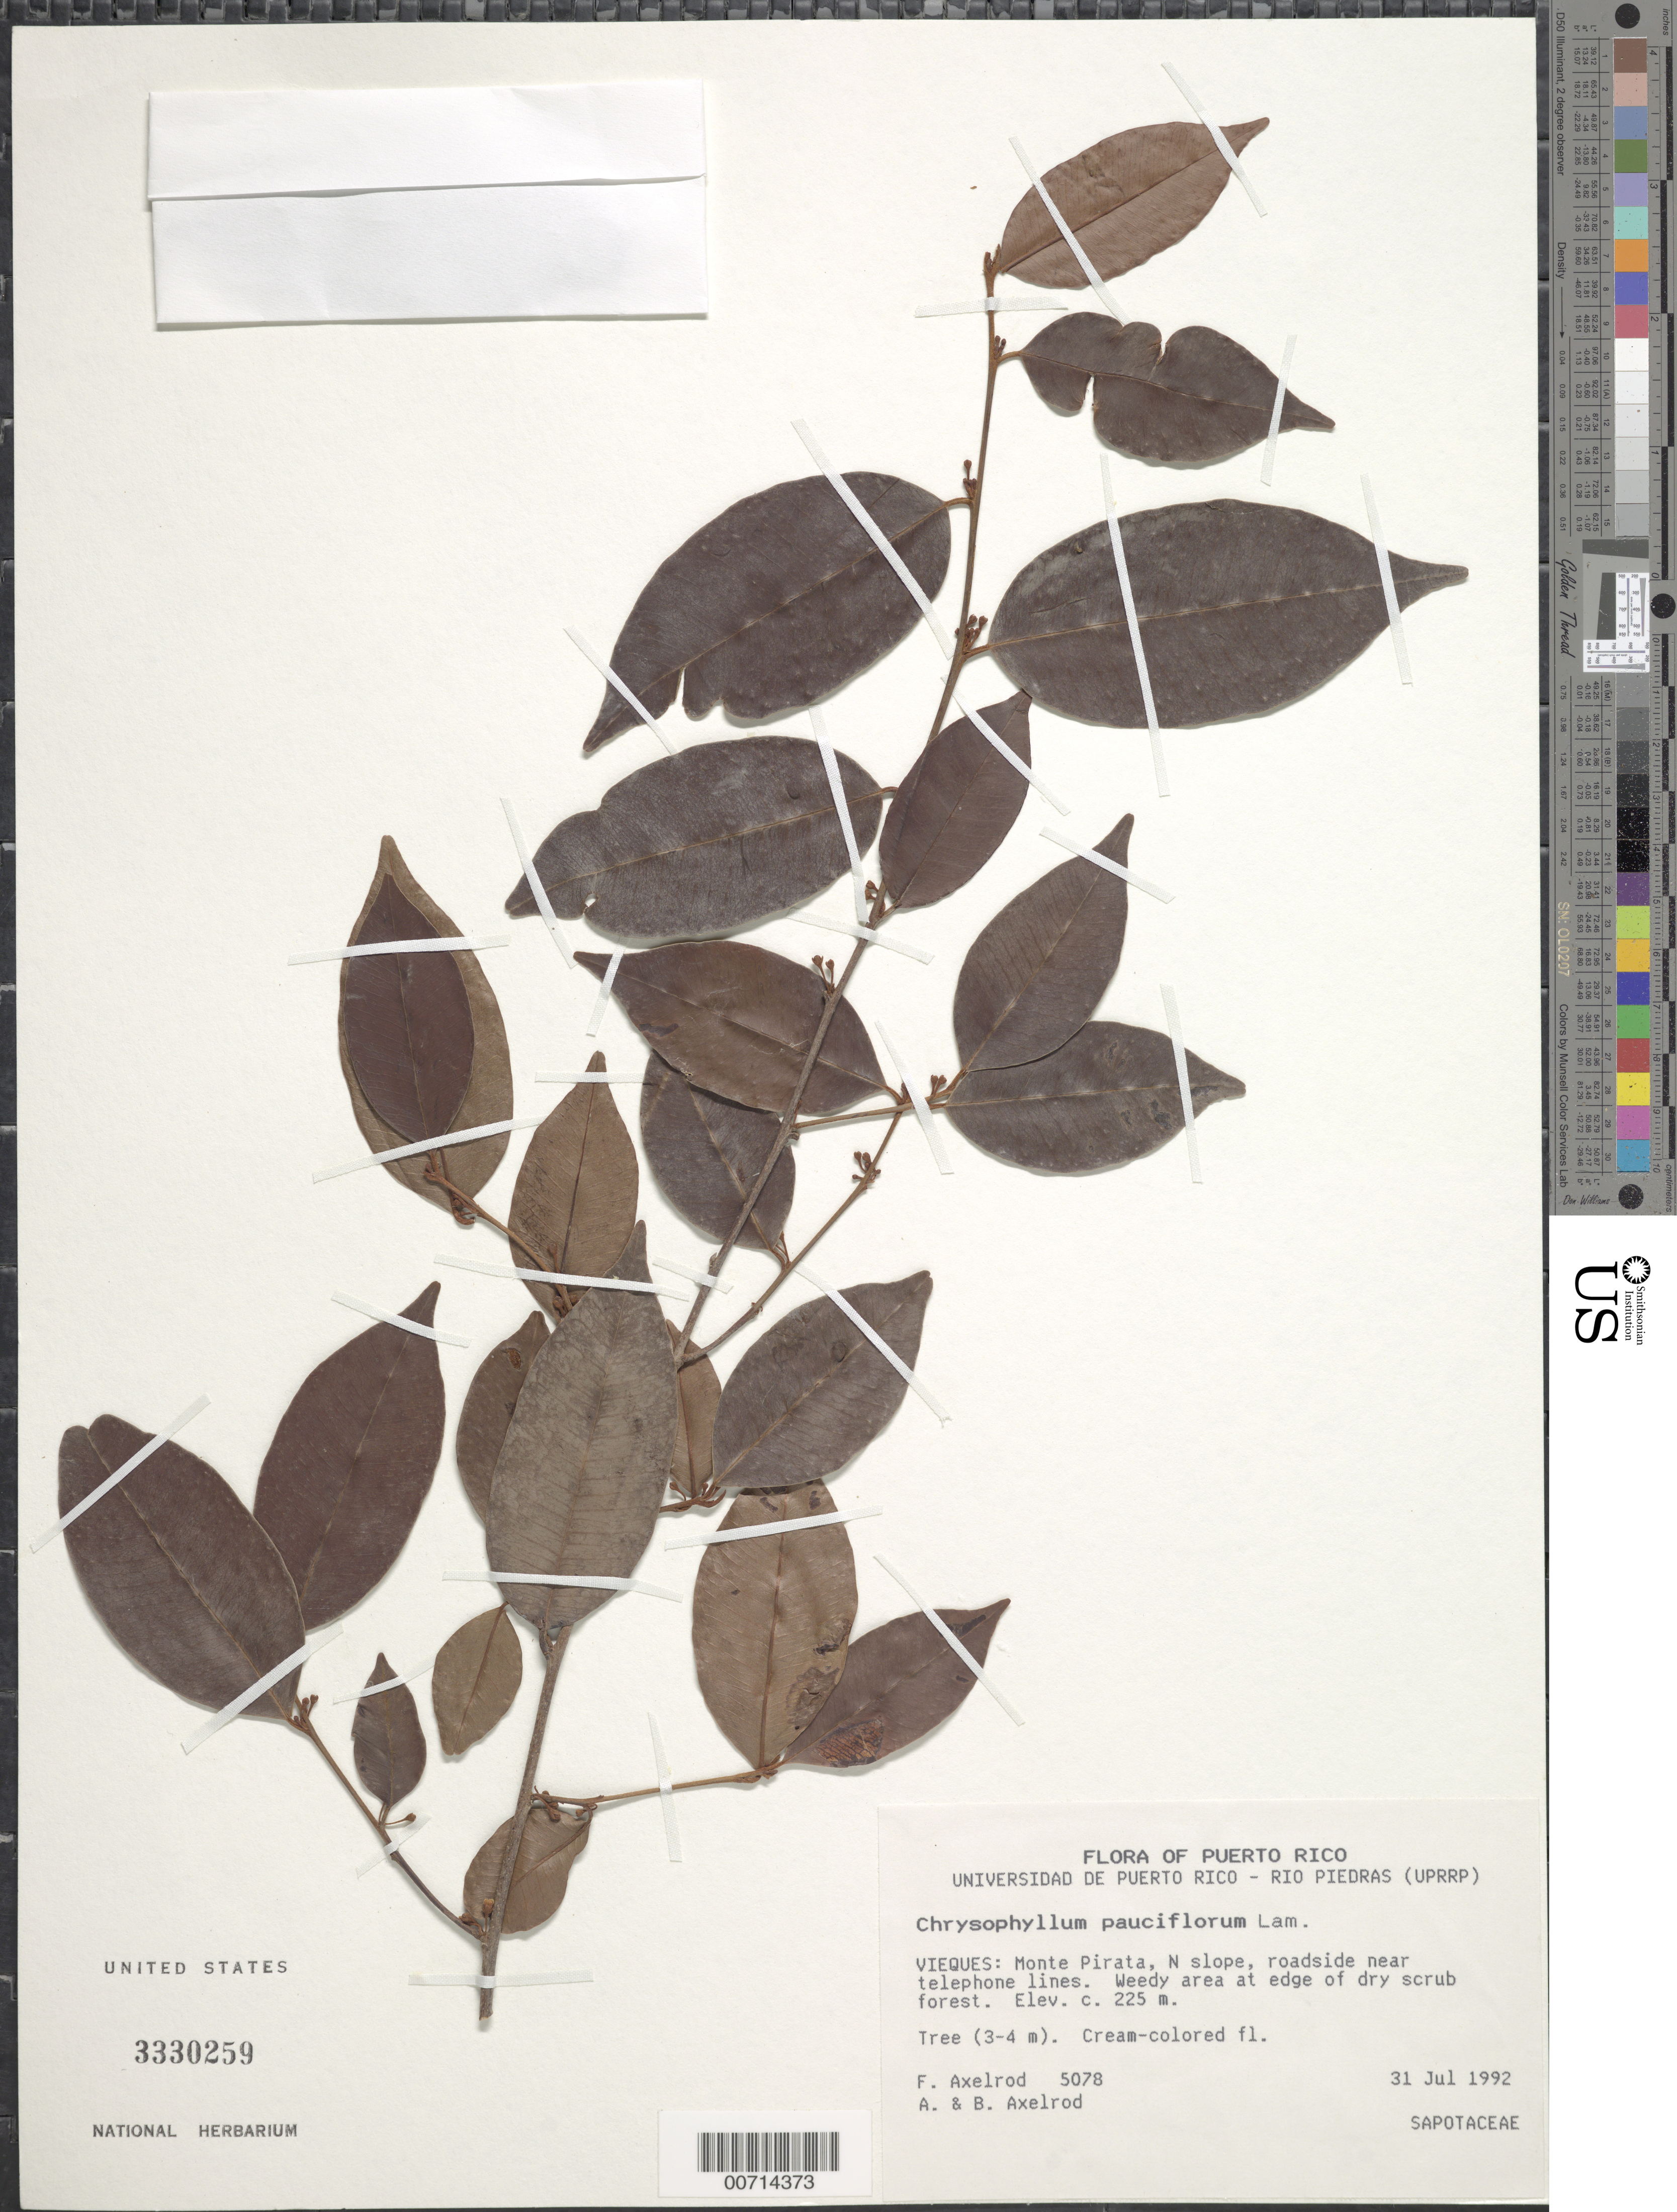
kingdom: Plantae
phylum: Tracheophyta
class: Magnoliopsida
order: Ericales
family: Sapotaceae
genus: Chrysophyllum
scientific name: Chrysophyllum pauciflorum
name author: Lam.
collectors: F. S. Axelrod, A. Axelrod & B. Axelrod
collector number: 5078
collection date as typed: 31 Jul 1992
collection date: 1992-07-31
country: Puerto Rico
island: Vieques I.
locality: Monte Pirata, N slope, roadside near telephone lines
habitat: Weedy area at edge of dry scrub forest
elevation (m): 225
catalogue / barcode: US 3330259